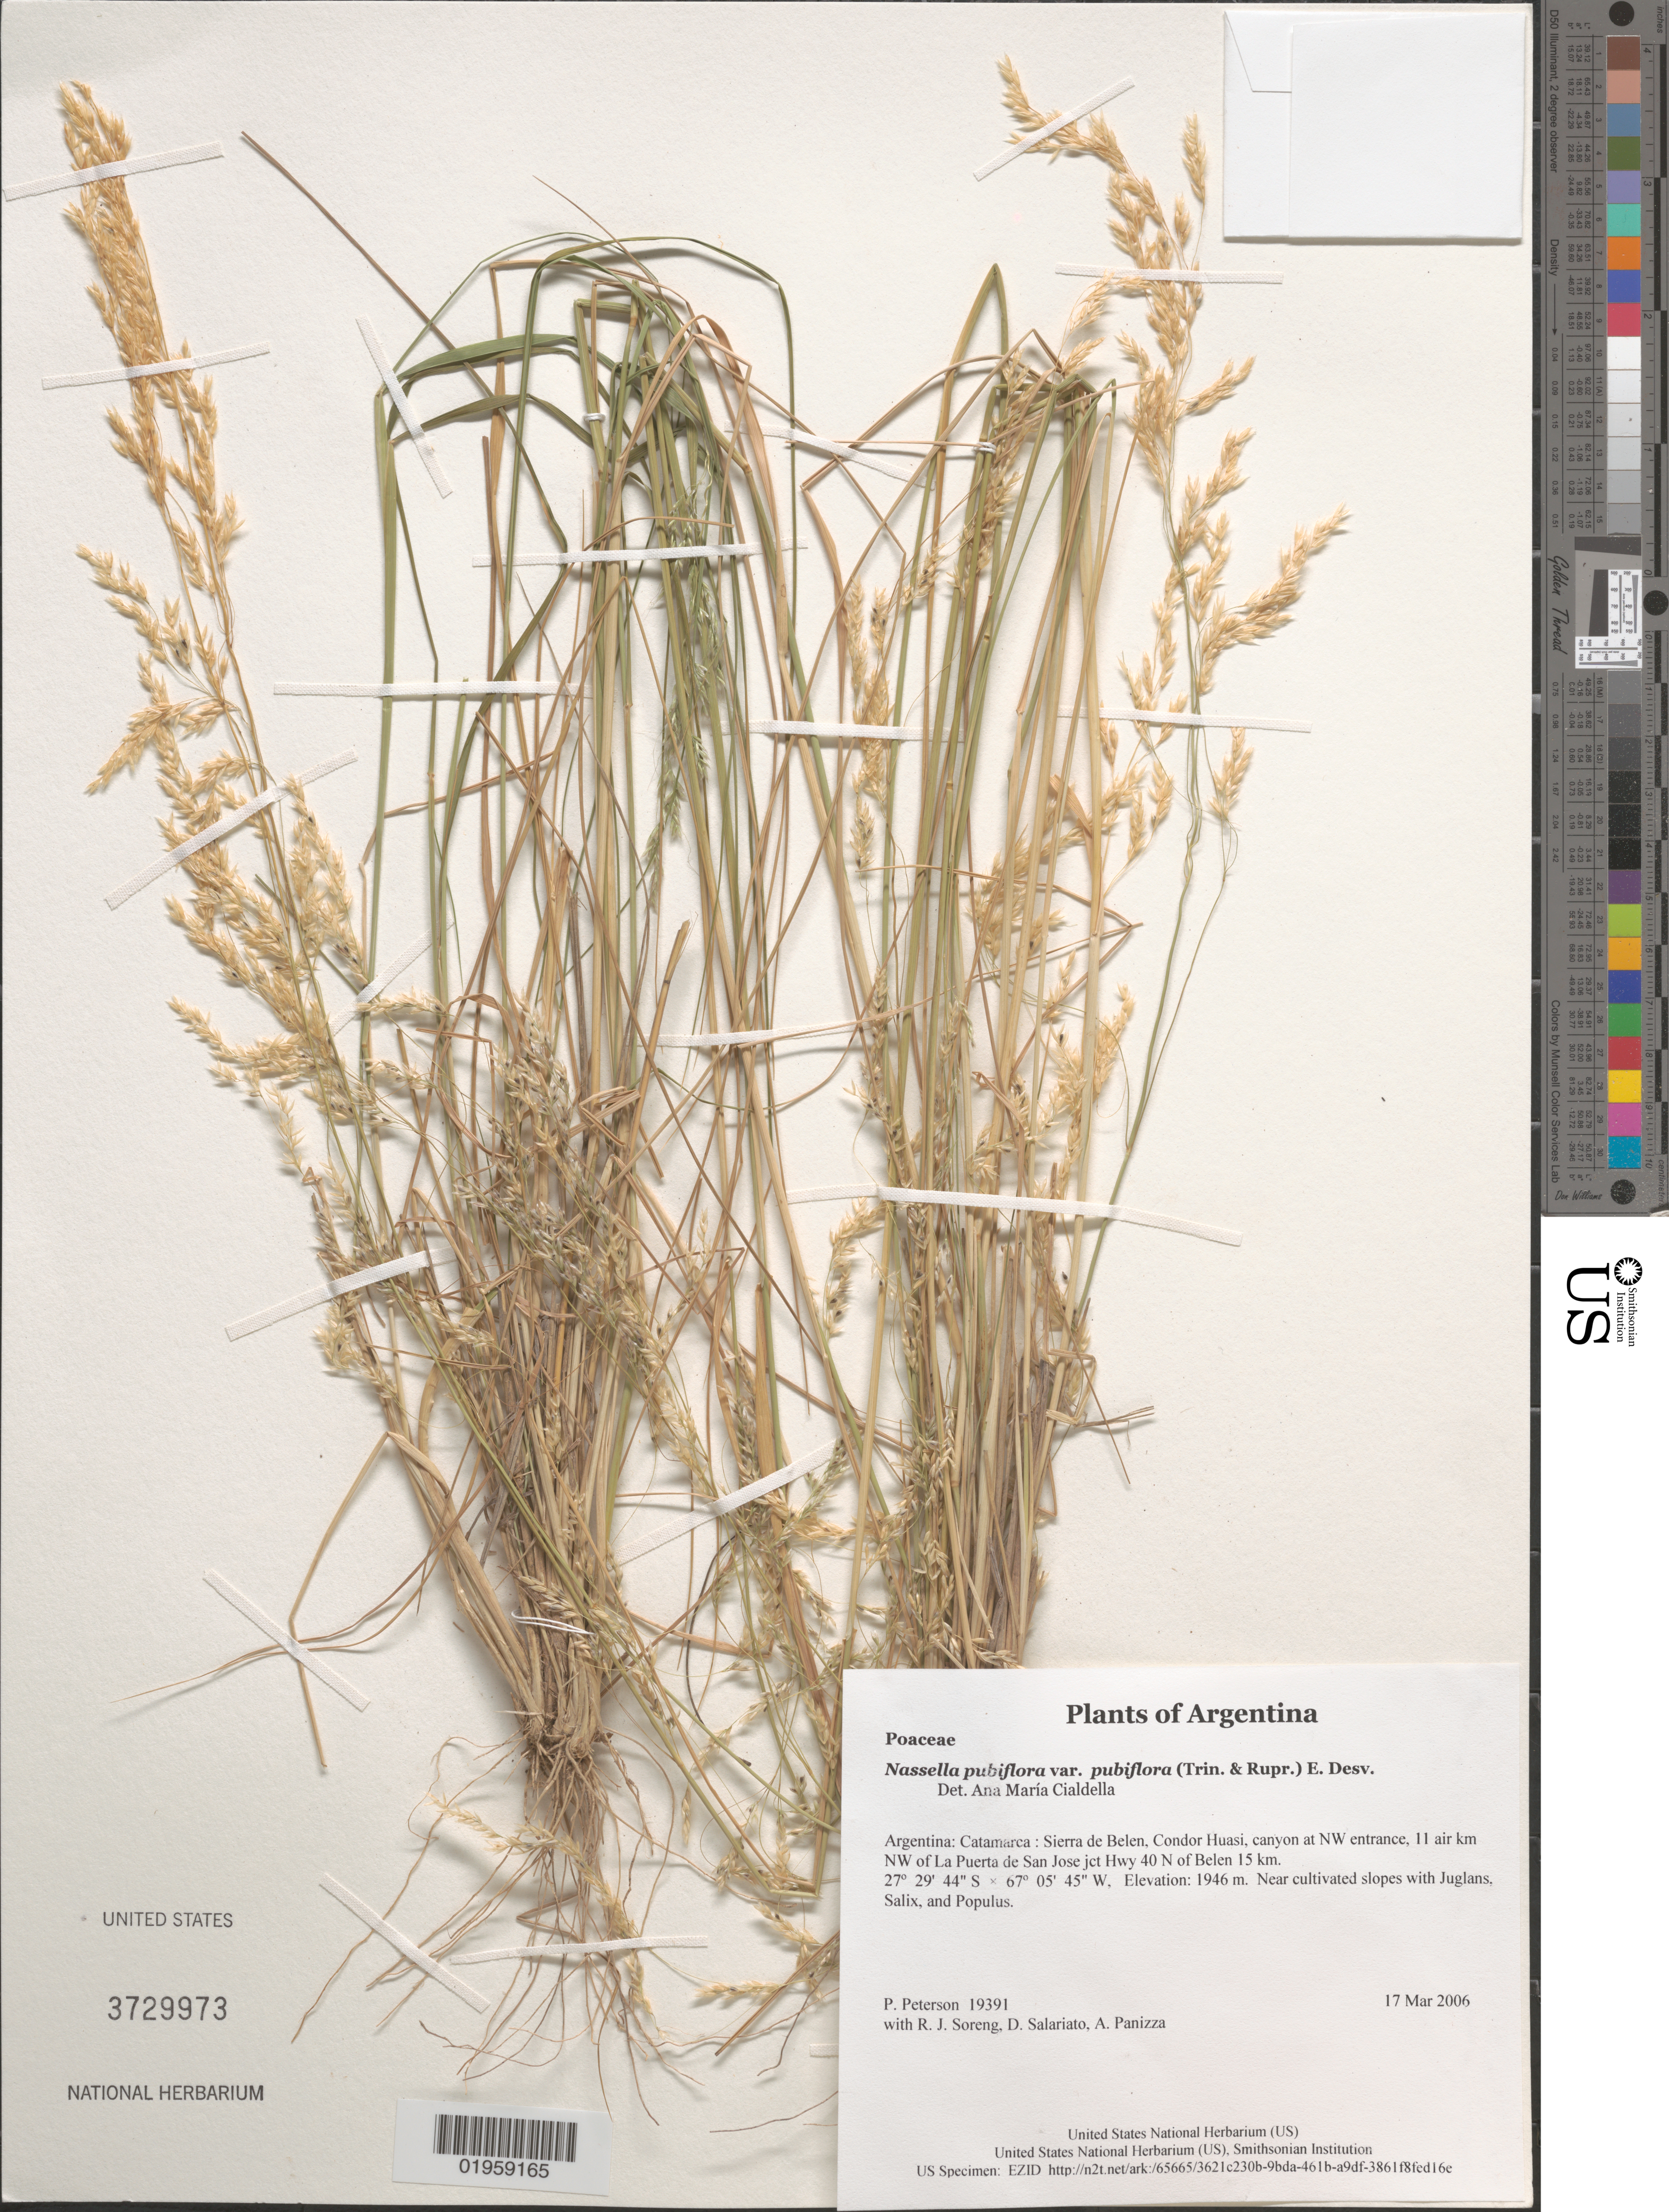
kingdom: Plantae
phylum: Tracheophyta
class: Liliopsida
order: Poales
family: Poaceae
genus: Nassella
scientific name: Nassella pubiflora var. pubiflora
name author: (Trin. & Rupr.) É. Desv.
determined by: Cialdella, A. M.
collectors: P. M. Peterson, R. J. Soreng, D. Salariato & A. Panizza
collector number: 19391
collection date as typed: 17 Mar 2006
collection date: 2006-03-17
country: Argentina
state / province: Catamarca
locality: Sierra de Belen, Condor Huasi, canyon at NW entrance, 11 air km NW of La Puerta de San Jose jct Hwy 40 N of Belen 15 km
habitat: Near cultivated slopes with Juglans, Salix, and Populus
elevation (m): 1946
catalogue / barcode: US 3729973